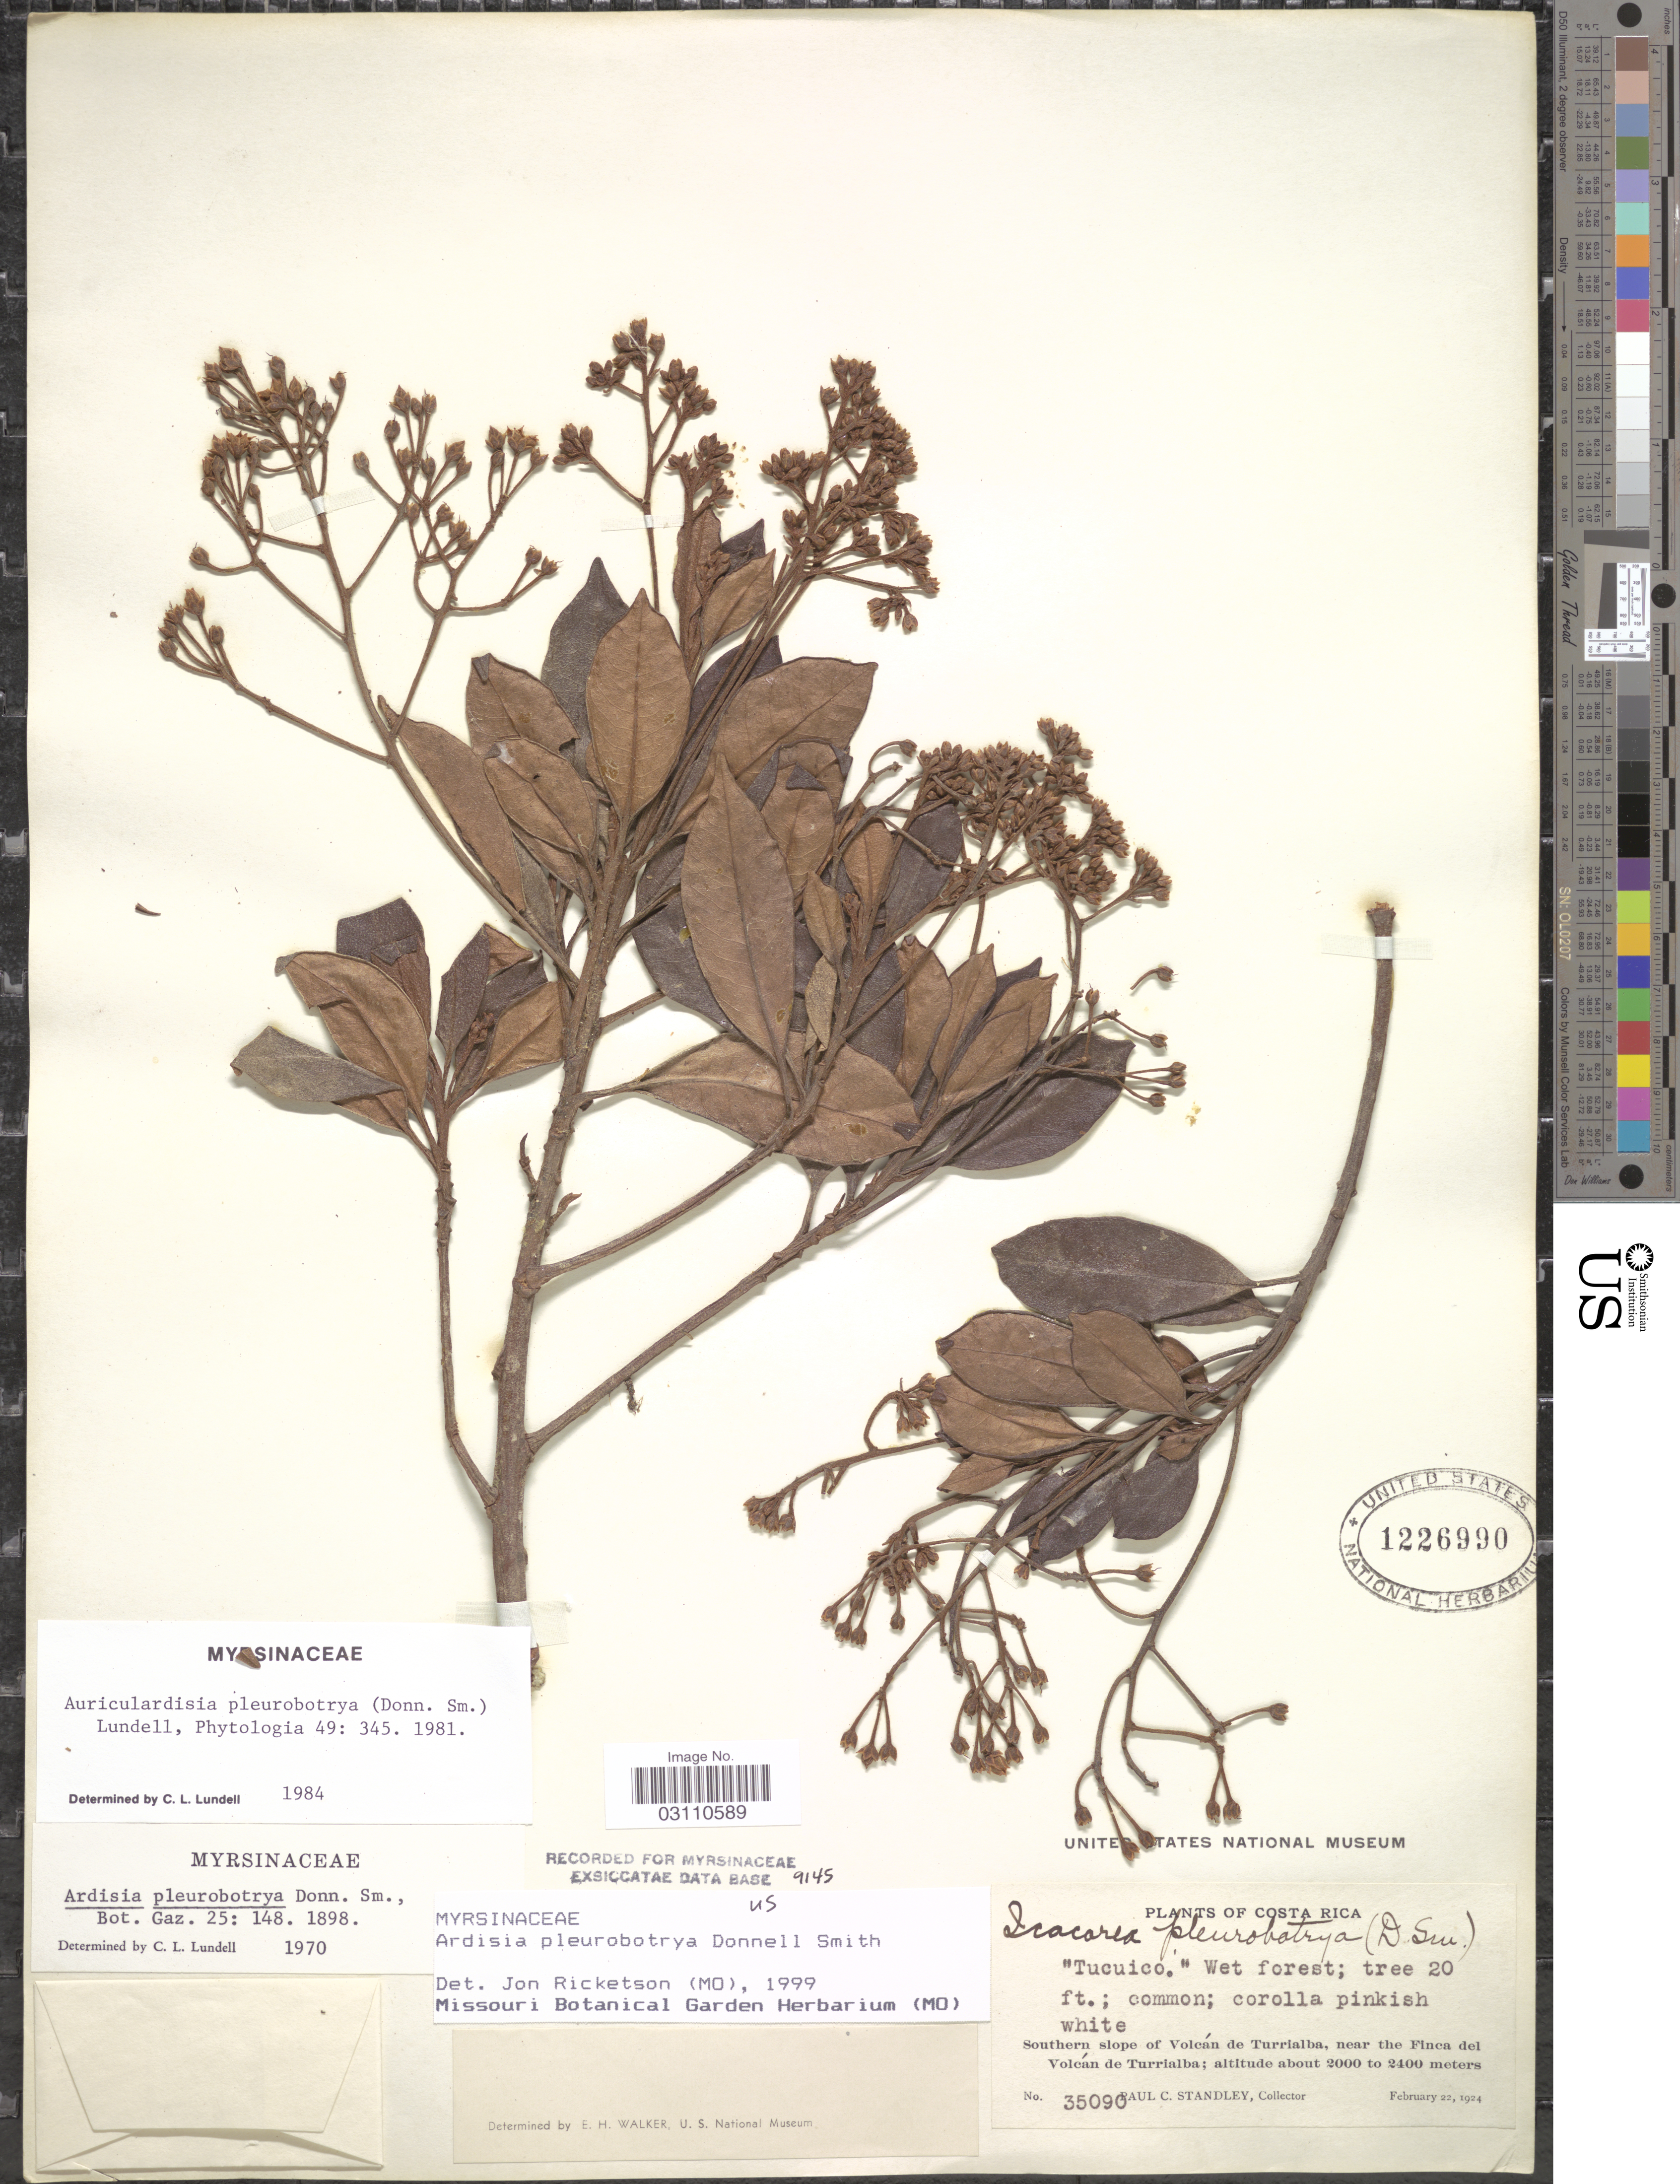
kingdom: Plantae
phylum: Tracheophyta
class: Magnoliopsida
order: Ericales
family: Primulaceae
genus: Ardisia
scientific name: Ardisia pleurobotrya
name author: Donn. Sm.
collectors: P. C. Standley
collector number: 35090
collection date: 1924-02-22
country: Costa Rica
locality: Southern slope of Volcán de Turrialba, near the Finca del Volcán de Turrialba.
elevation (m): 2000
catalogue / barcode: US 1226990